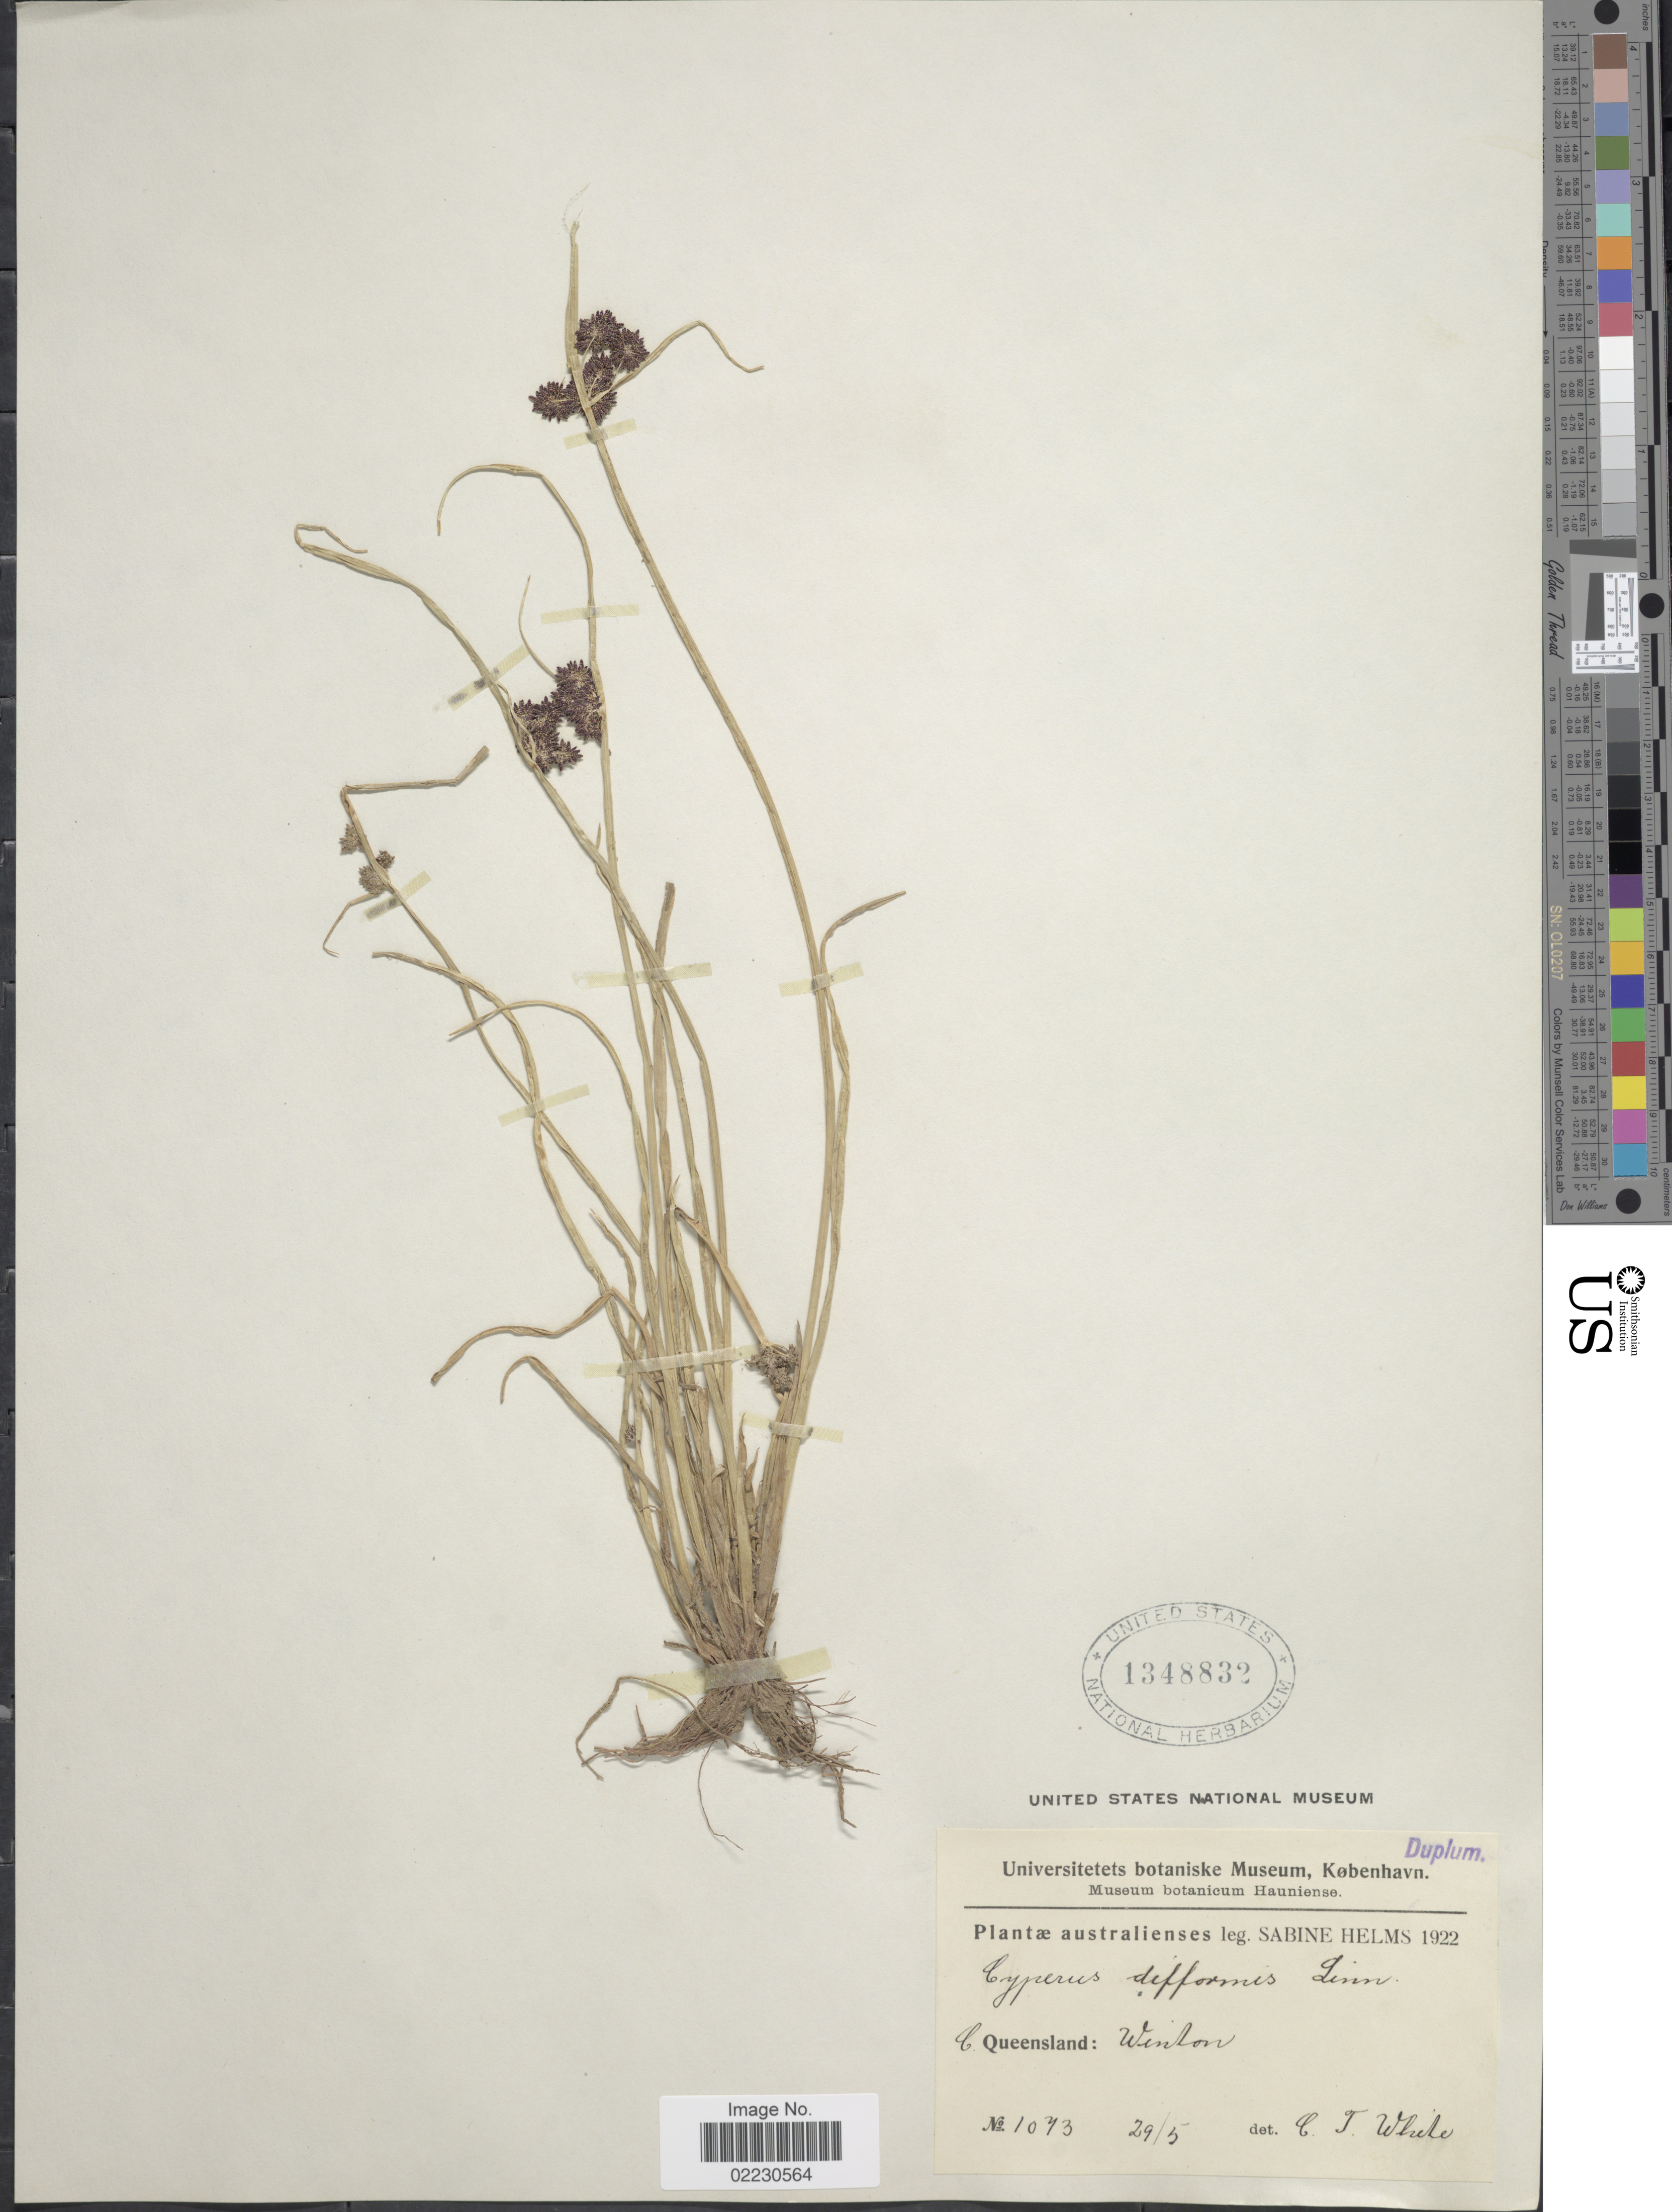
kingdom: Plantae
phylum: Tracheophyta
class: Liliopsida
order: Poales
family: Cyperaceae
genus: Cyperus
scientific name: Cyperus difformis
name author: L.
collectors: S. Helms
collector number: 1073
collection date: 1922-05-29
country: Australia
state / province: Queensland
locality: C. Queensland: Winton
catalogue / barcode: US 1348832